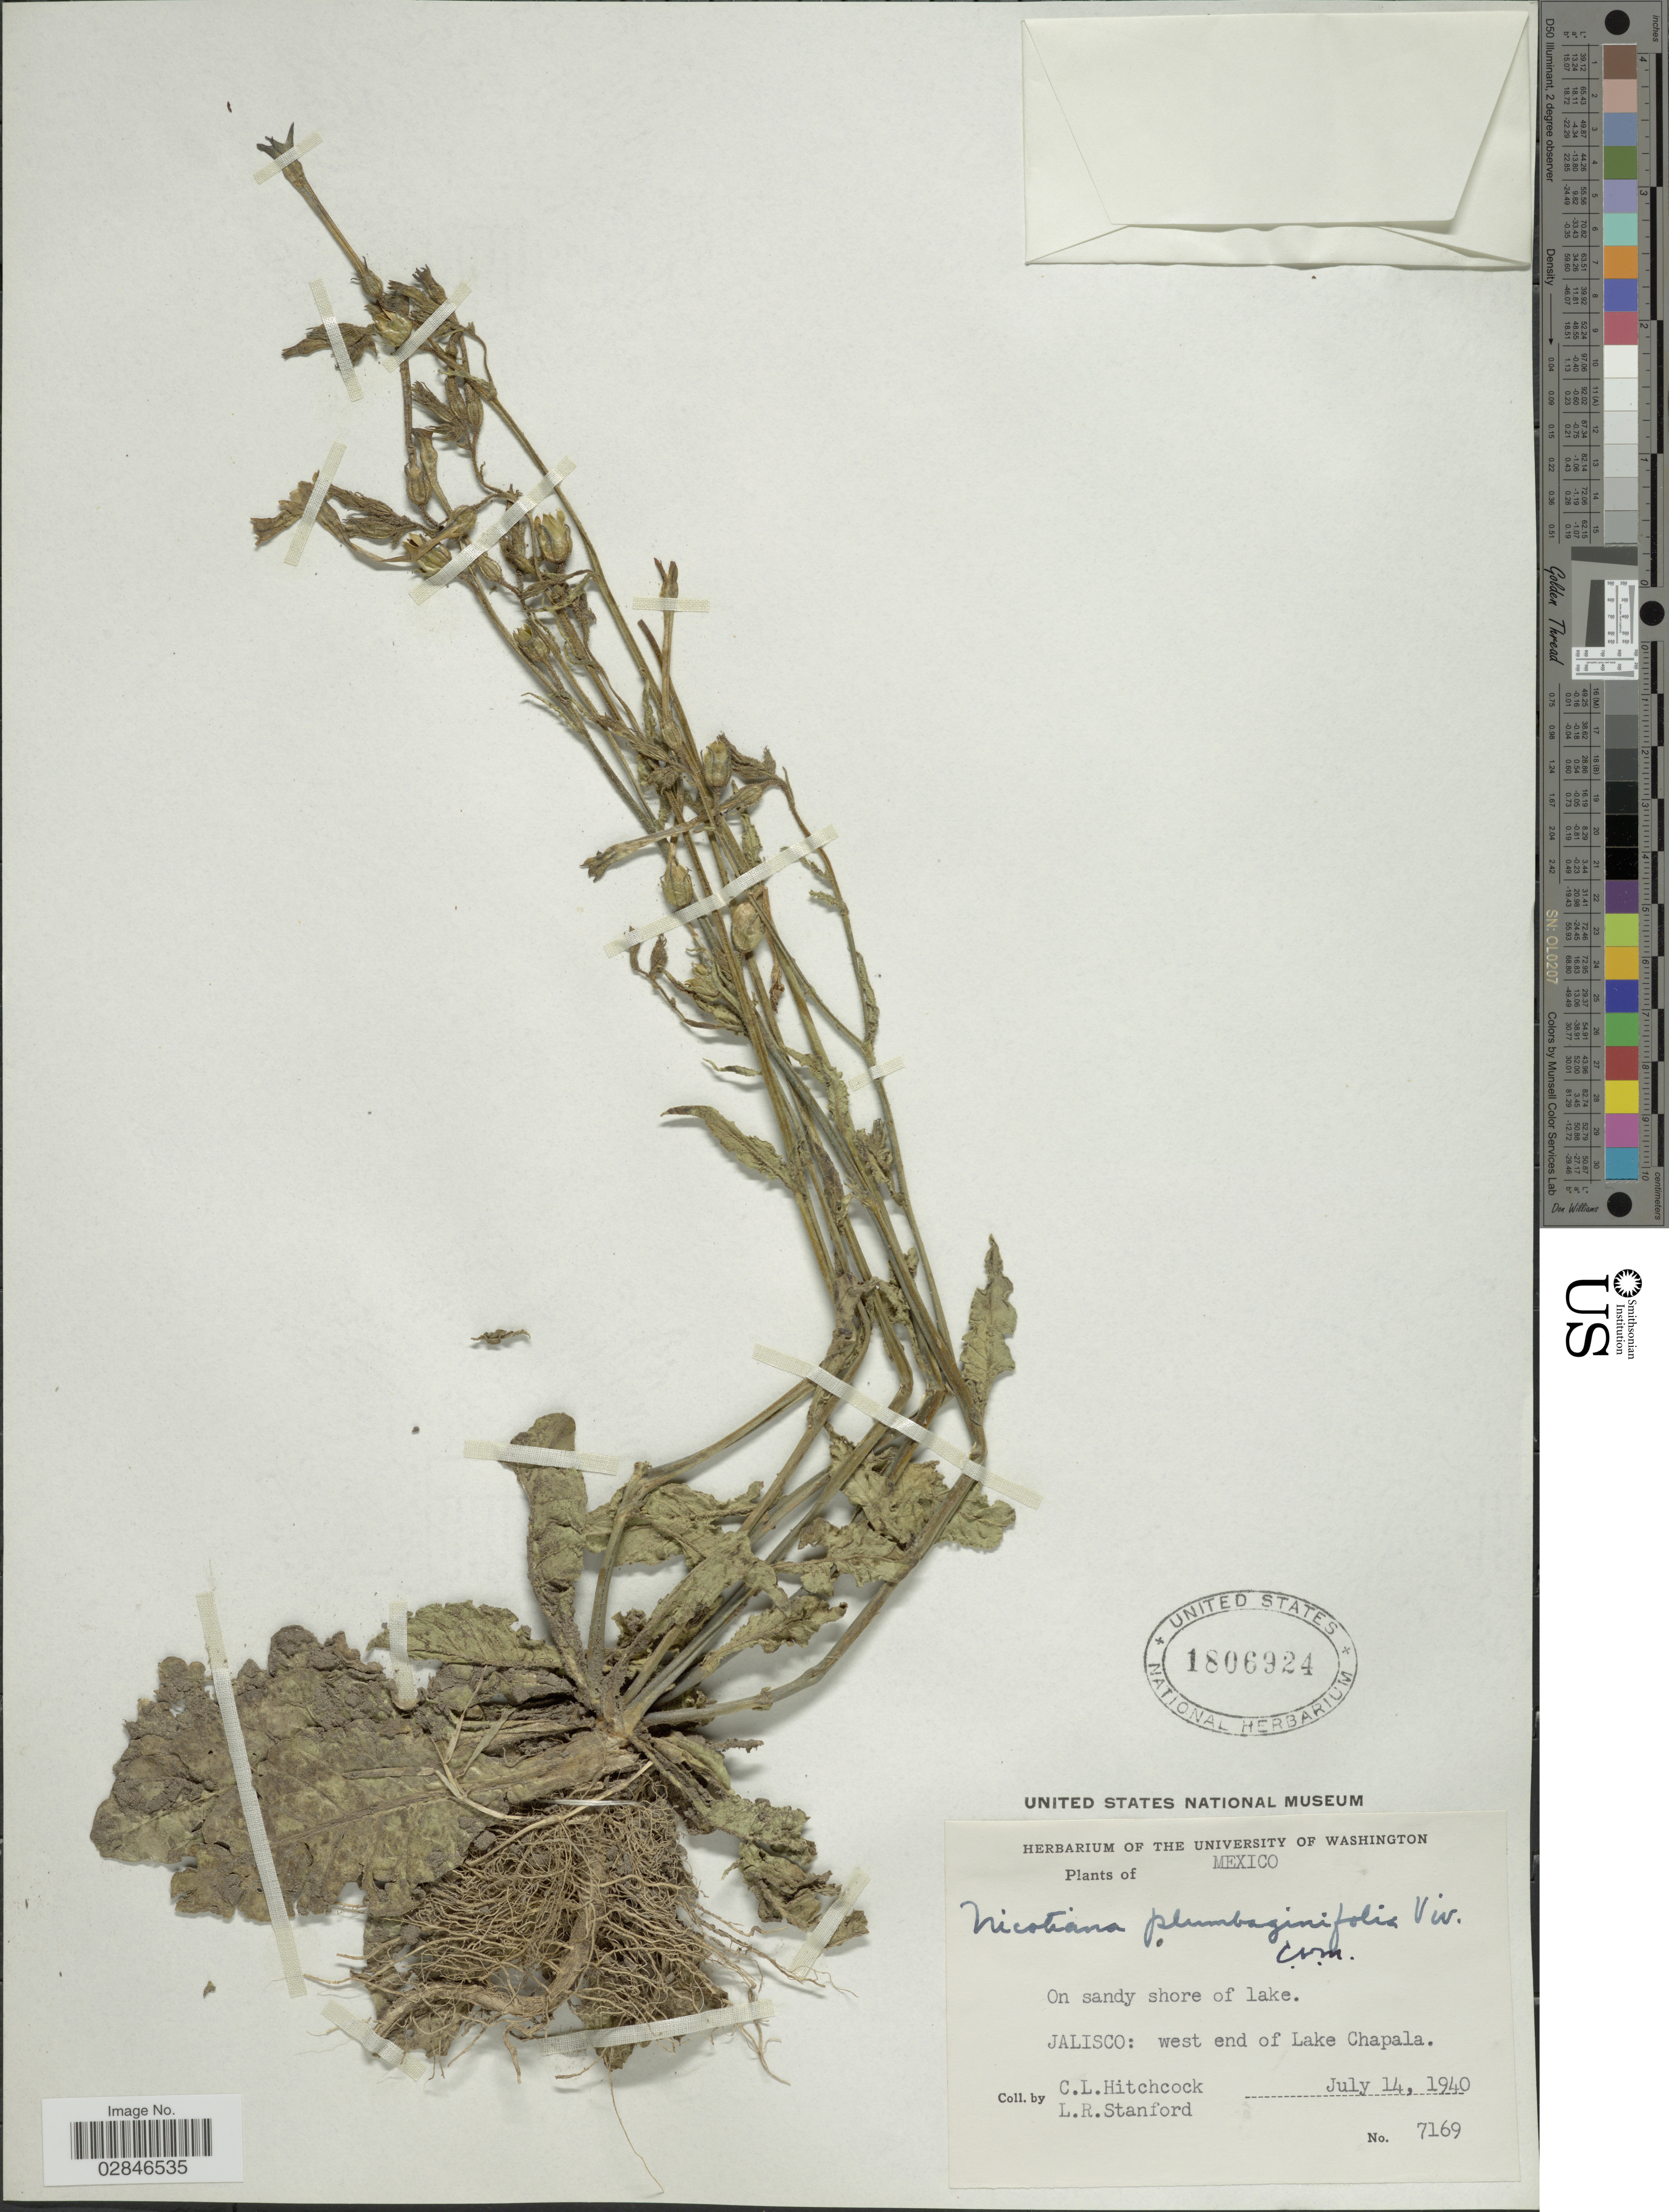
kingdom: Plantae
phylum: Tracheophyta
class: Magnoliopsida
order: Solanales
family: Solanaceae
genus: Nicotiana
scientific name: Nicotiana plumbaginifolia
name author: Viv.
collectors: C. L. Hitchcock & L. R. Stanford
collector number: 7169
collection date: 1940-07-14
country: Mexico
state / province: Jalisco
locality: West end of Lake Chapala.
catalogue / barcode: US 1806924